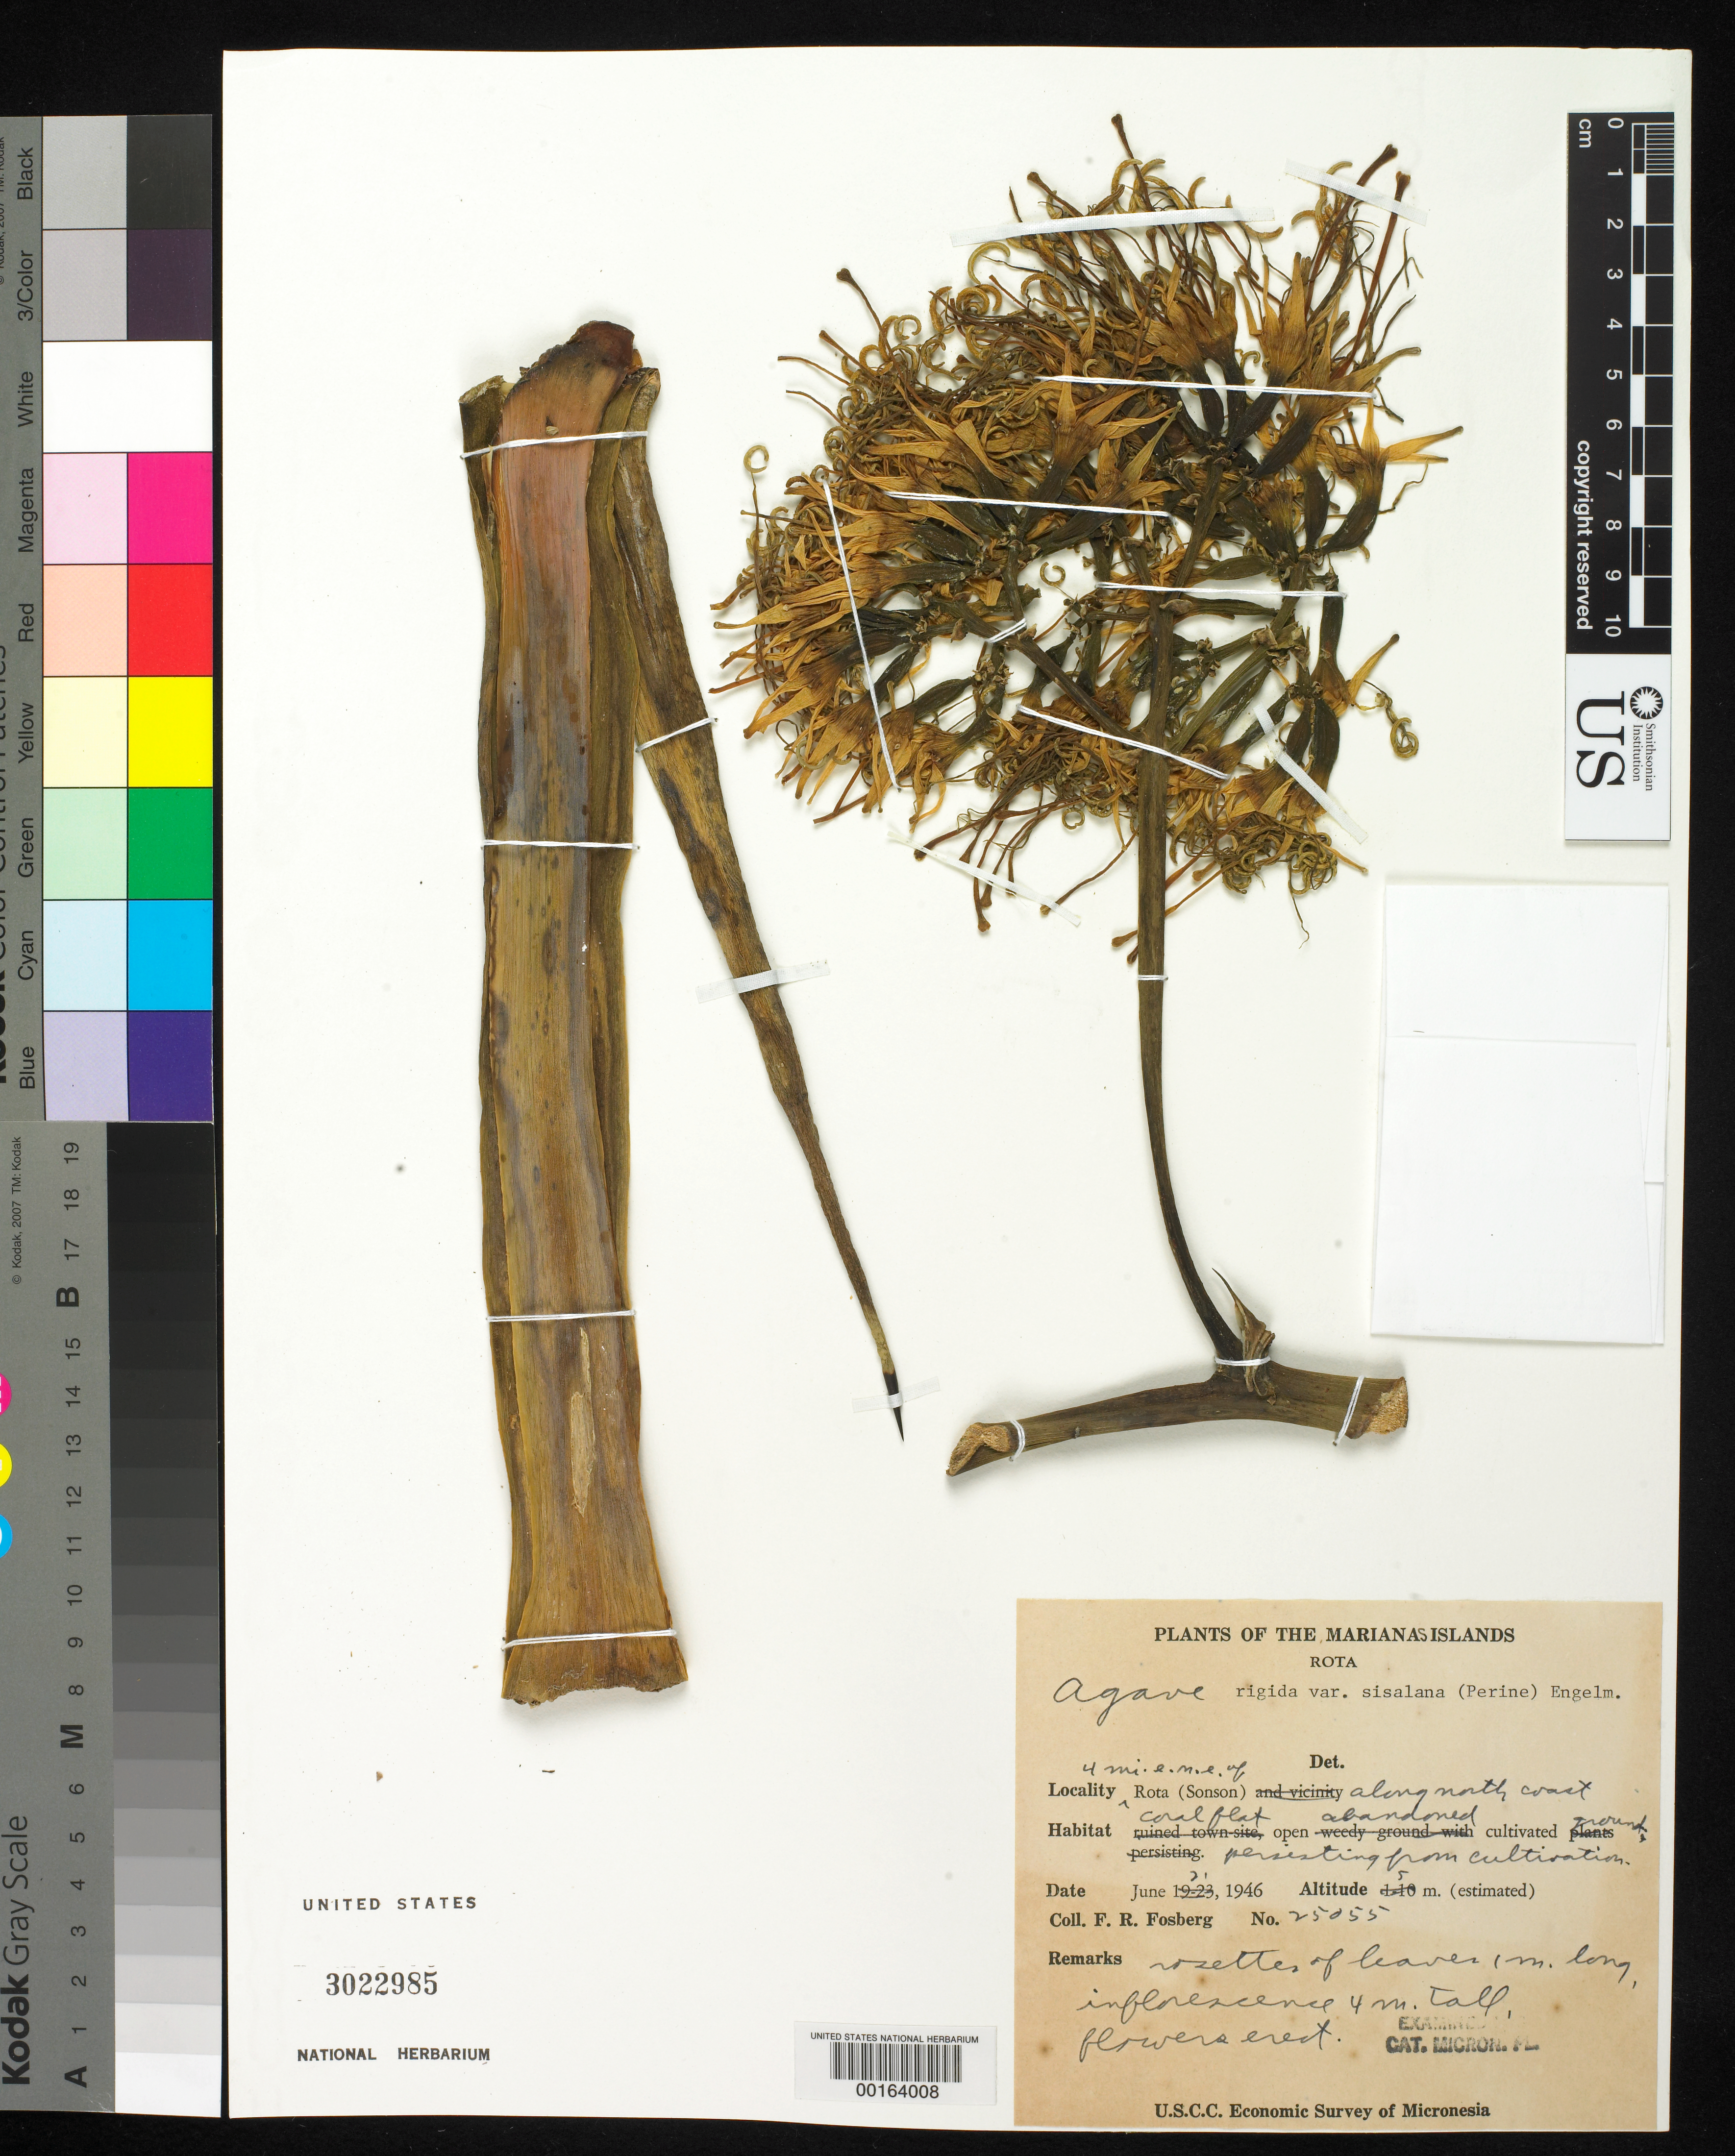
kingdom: Plantae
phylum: Tracheophyta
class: Liliopsida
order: Asparagales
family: Asparagaceae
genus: Agave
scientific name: Agave rigida var. sisalana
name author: (Perrine) Engelm.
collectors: F. R. Fosberg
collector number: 25055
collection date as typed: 21 Jun 1946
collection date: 1946-06-21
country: Northern Mariana Islands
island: Rota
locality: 4 mi ene of rota along n coast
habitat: Coral flat, open abandoned cultivated ground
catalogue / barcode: US 3022985